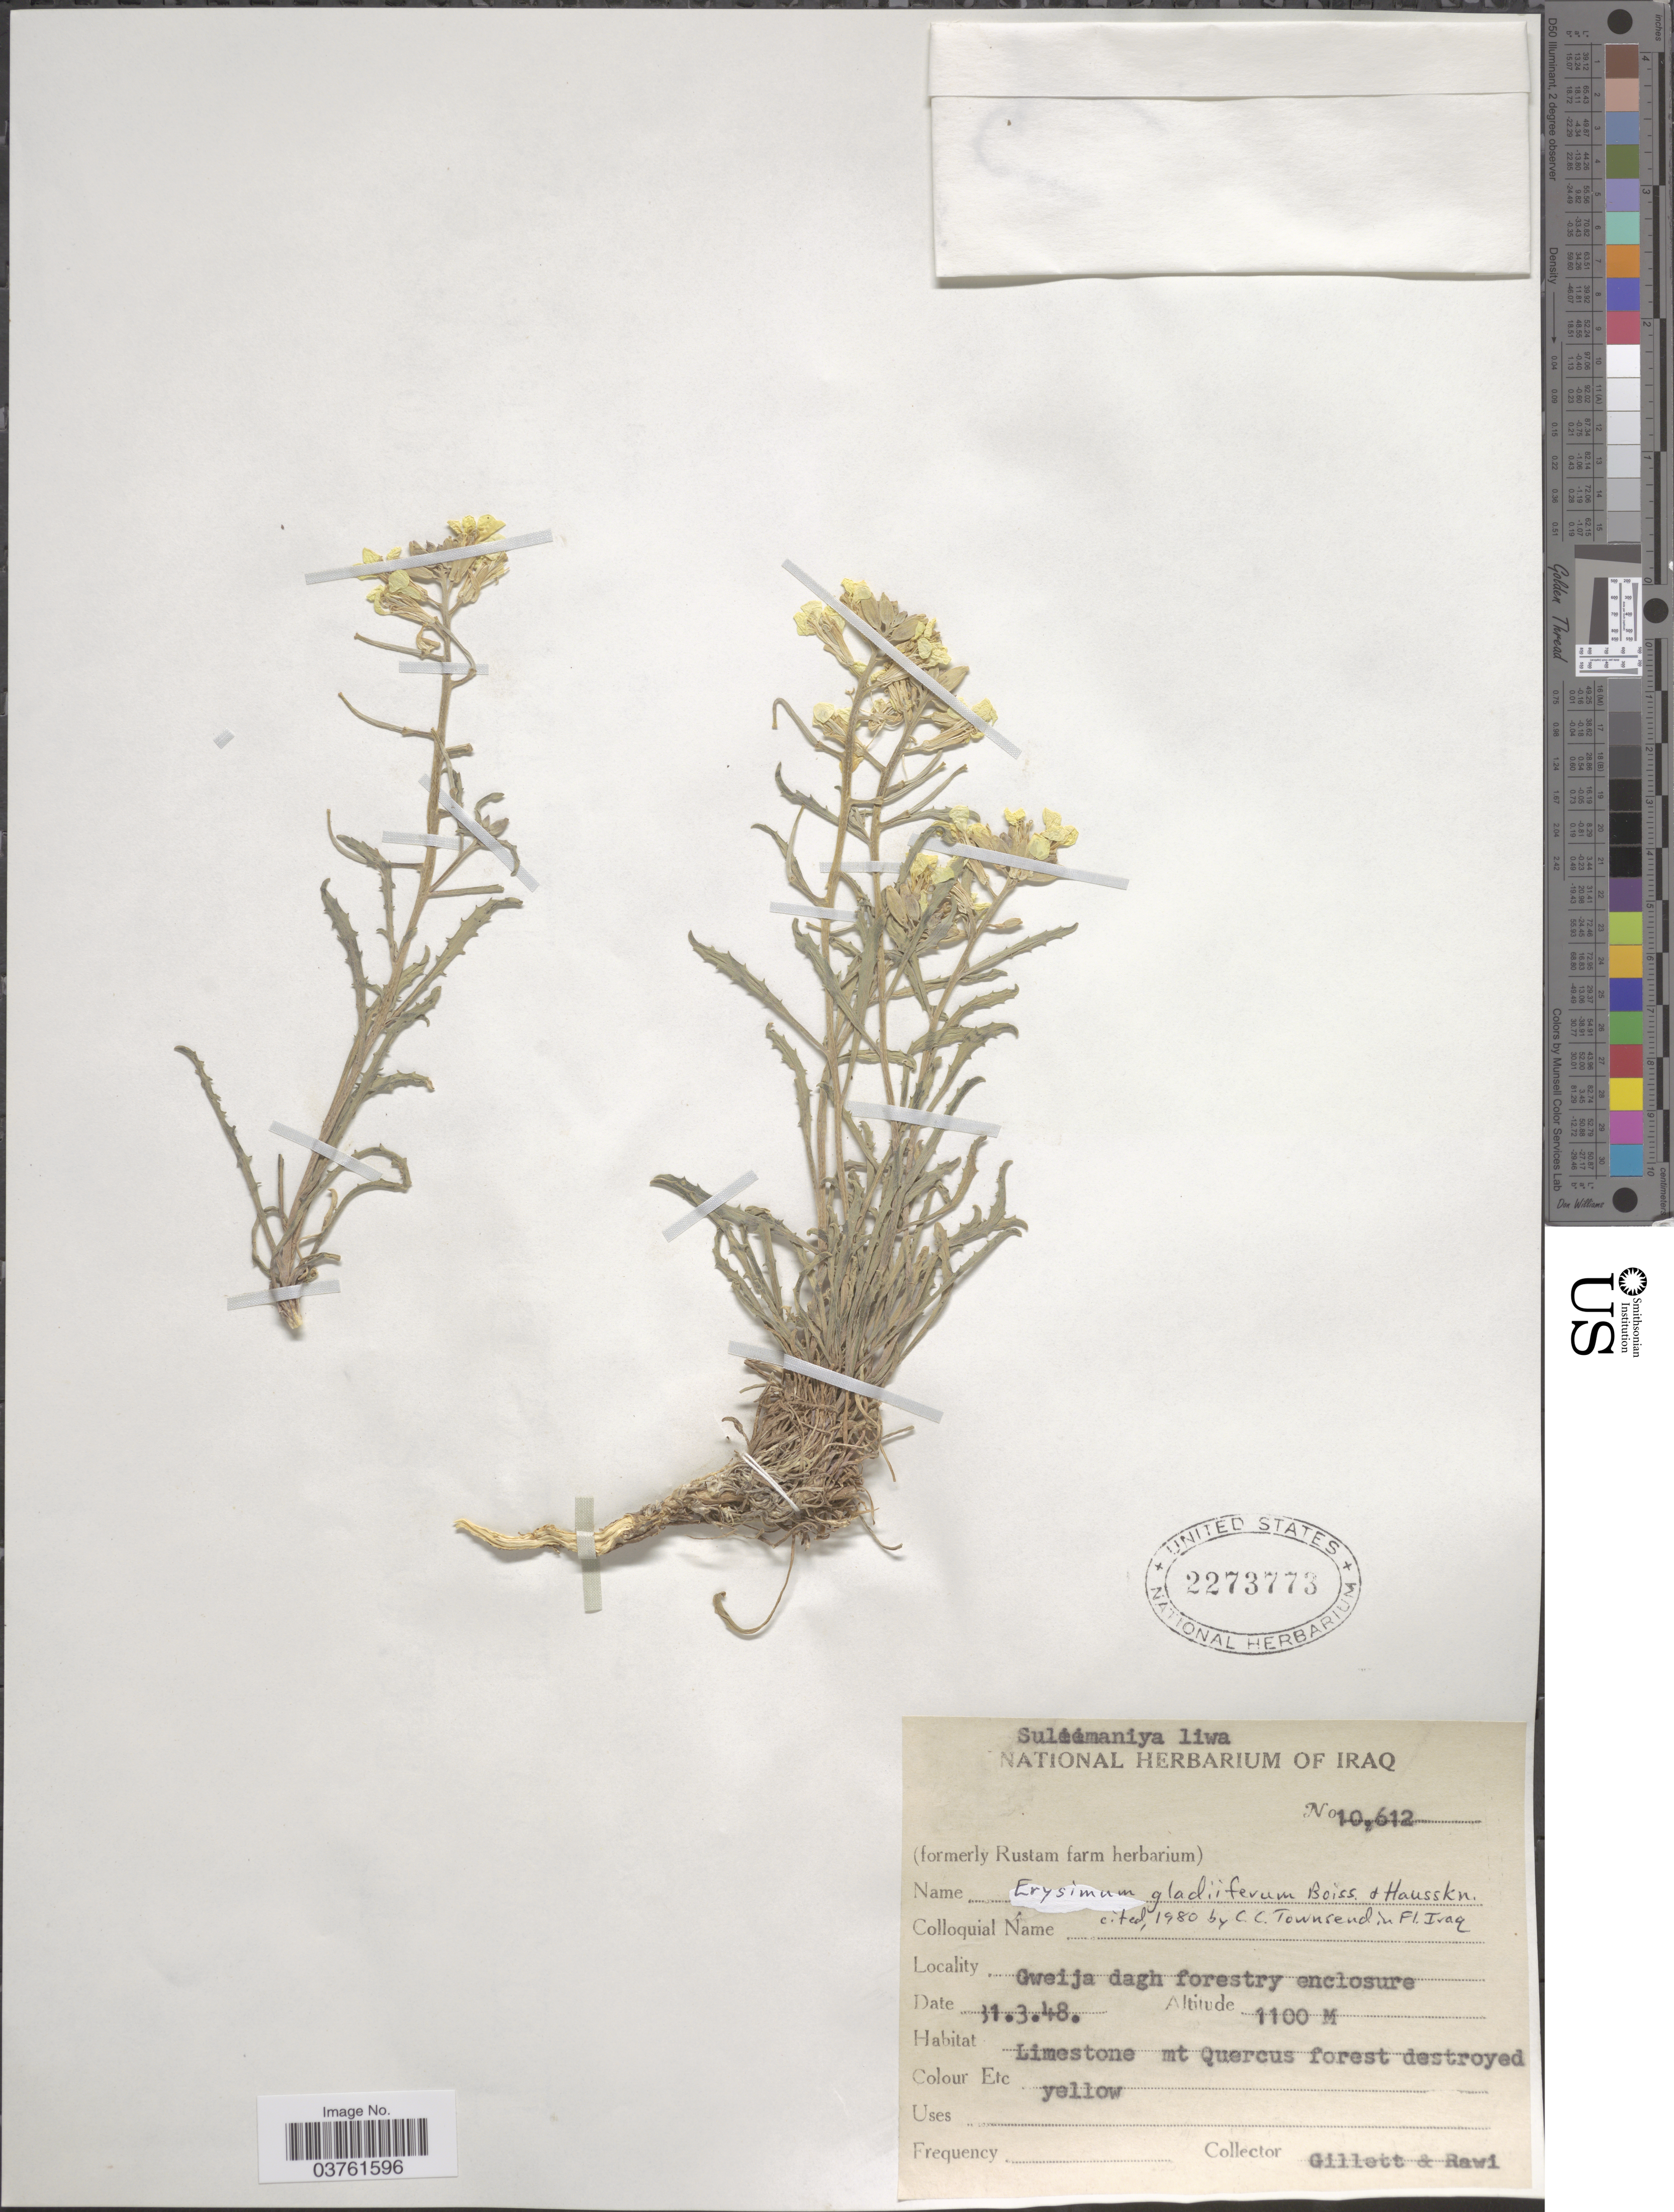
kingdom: Plantae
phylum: Tracheophyta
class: Magnoliopsida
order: Brassicales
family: Brassicaceae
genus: Erysimum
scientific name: Erysimum gladiiferum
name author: Boiss. & Hausskn.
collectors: Gillett, -- & -. Rawi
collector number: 10612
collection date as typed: Transcribed d/m/y: 31/3/48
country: Iraq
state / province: As Sulaymānīyah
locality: Gweija dagh forestry enclosure.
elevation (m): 1100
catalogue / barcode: US 2273773